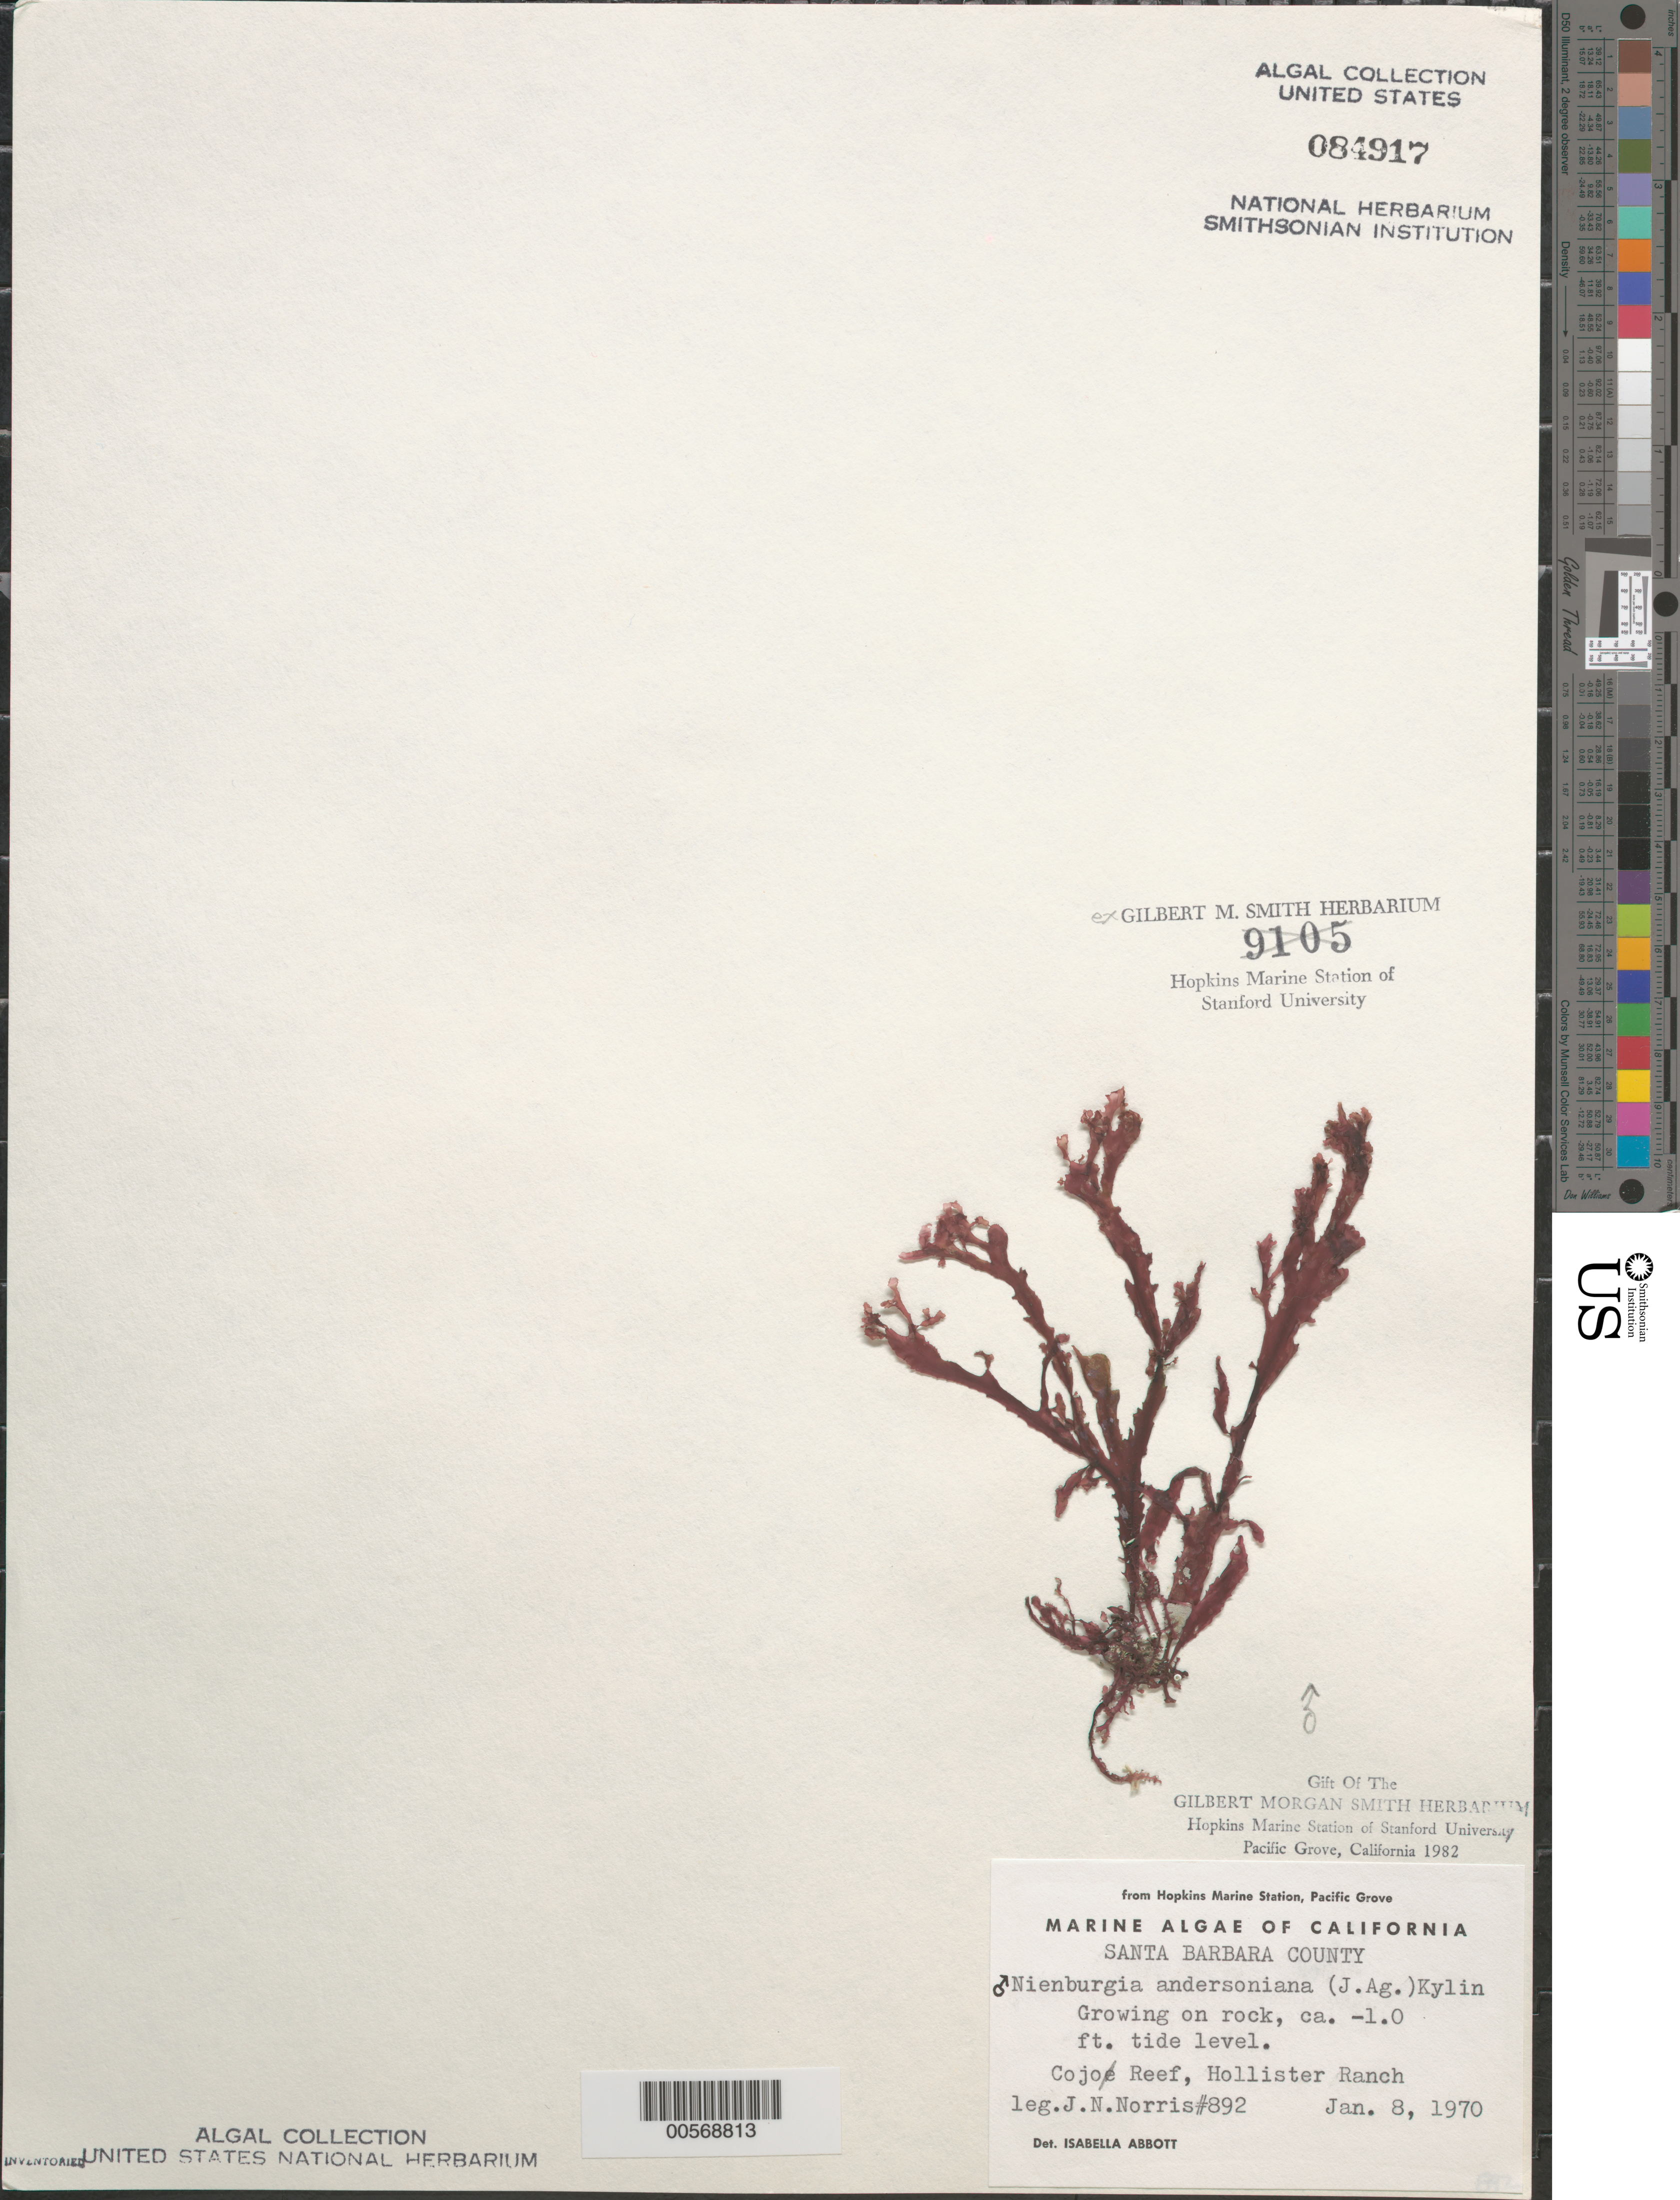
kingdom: Plantae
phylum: Rhodophyta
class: Florideophyceae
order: Ceramiales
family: Delesseriaceae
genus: Nienburgia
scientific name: Nienburgia andersoniana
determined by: Abbott, Isabella A.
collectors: J. N. Norris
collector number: JN-892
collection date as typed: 08 Jan 1970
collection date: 1970-01-08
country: United States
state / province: California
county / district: Santa Barbara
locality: Cojo Reef, Hollister Ranch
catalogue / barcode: US 84917